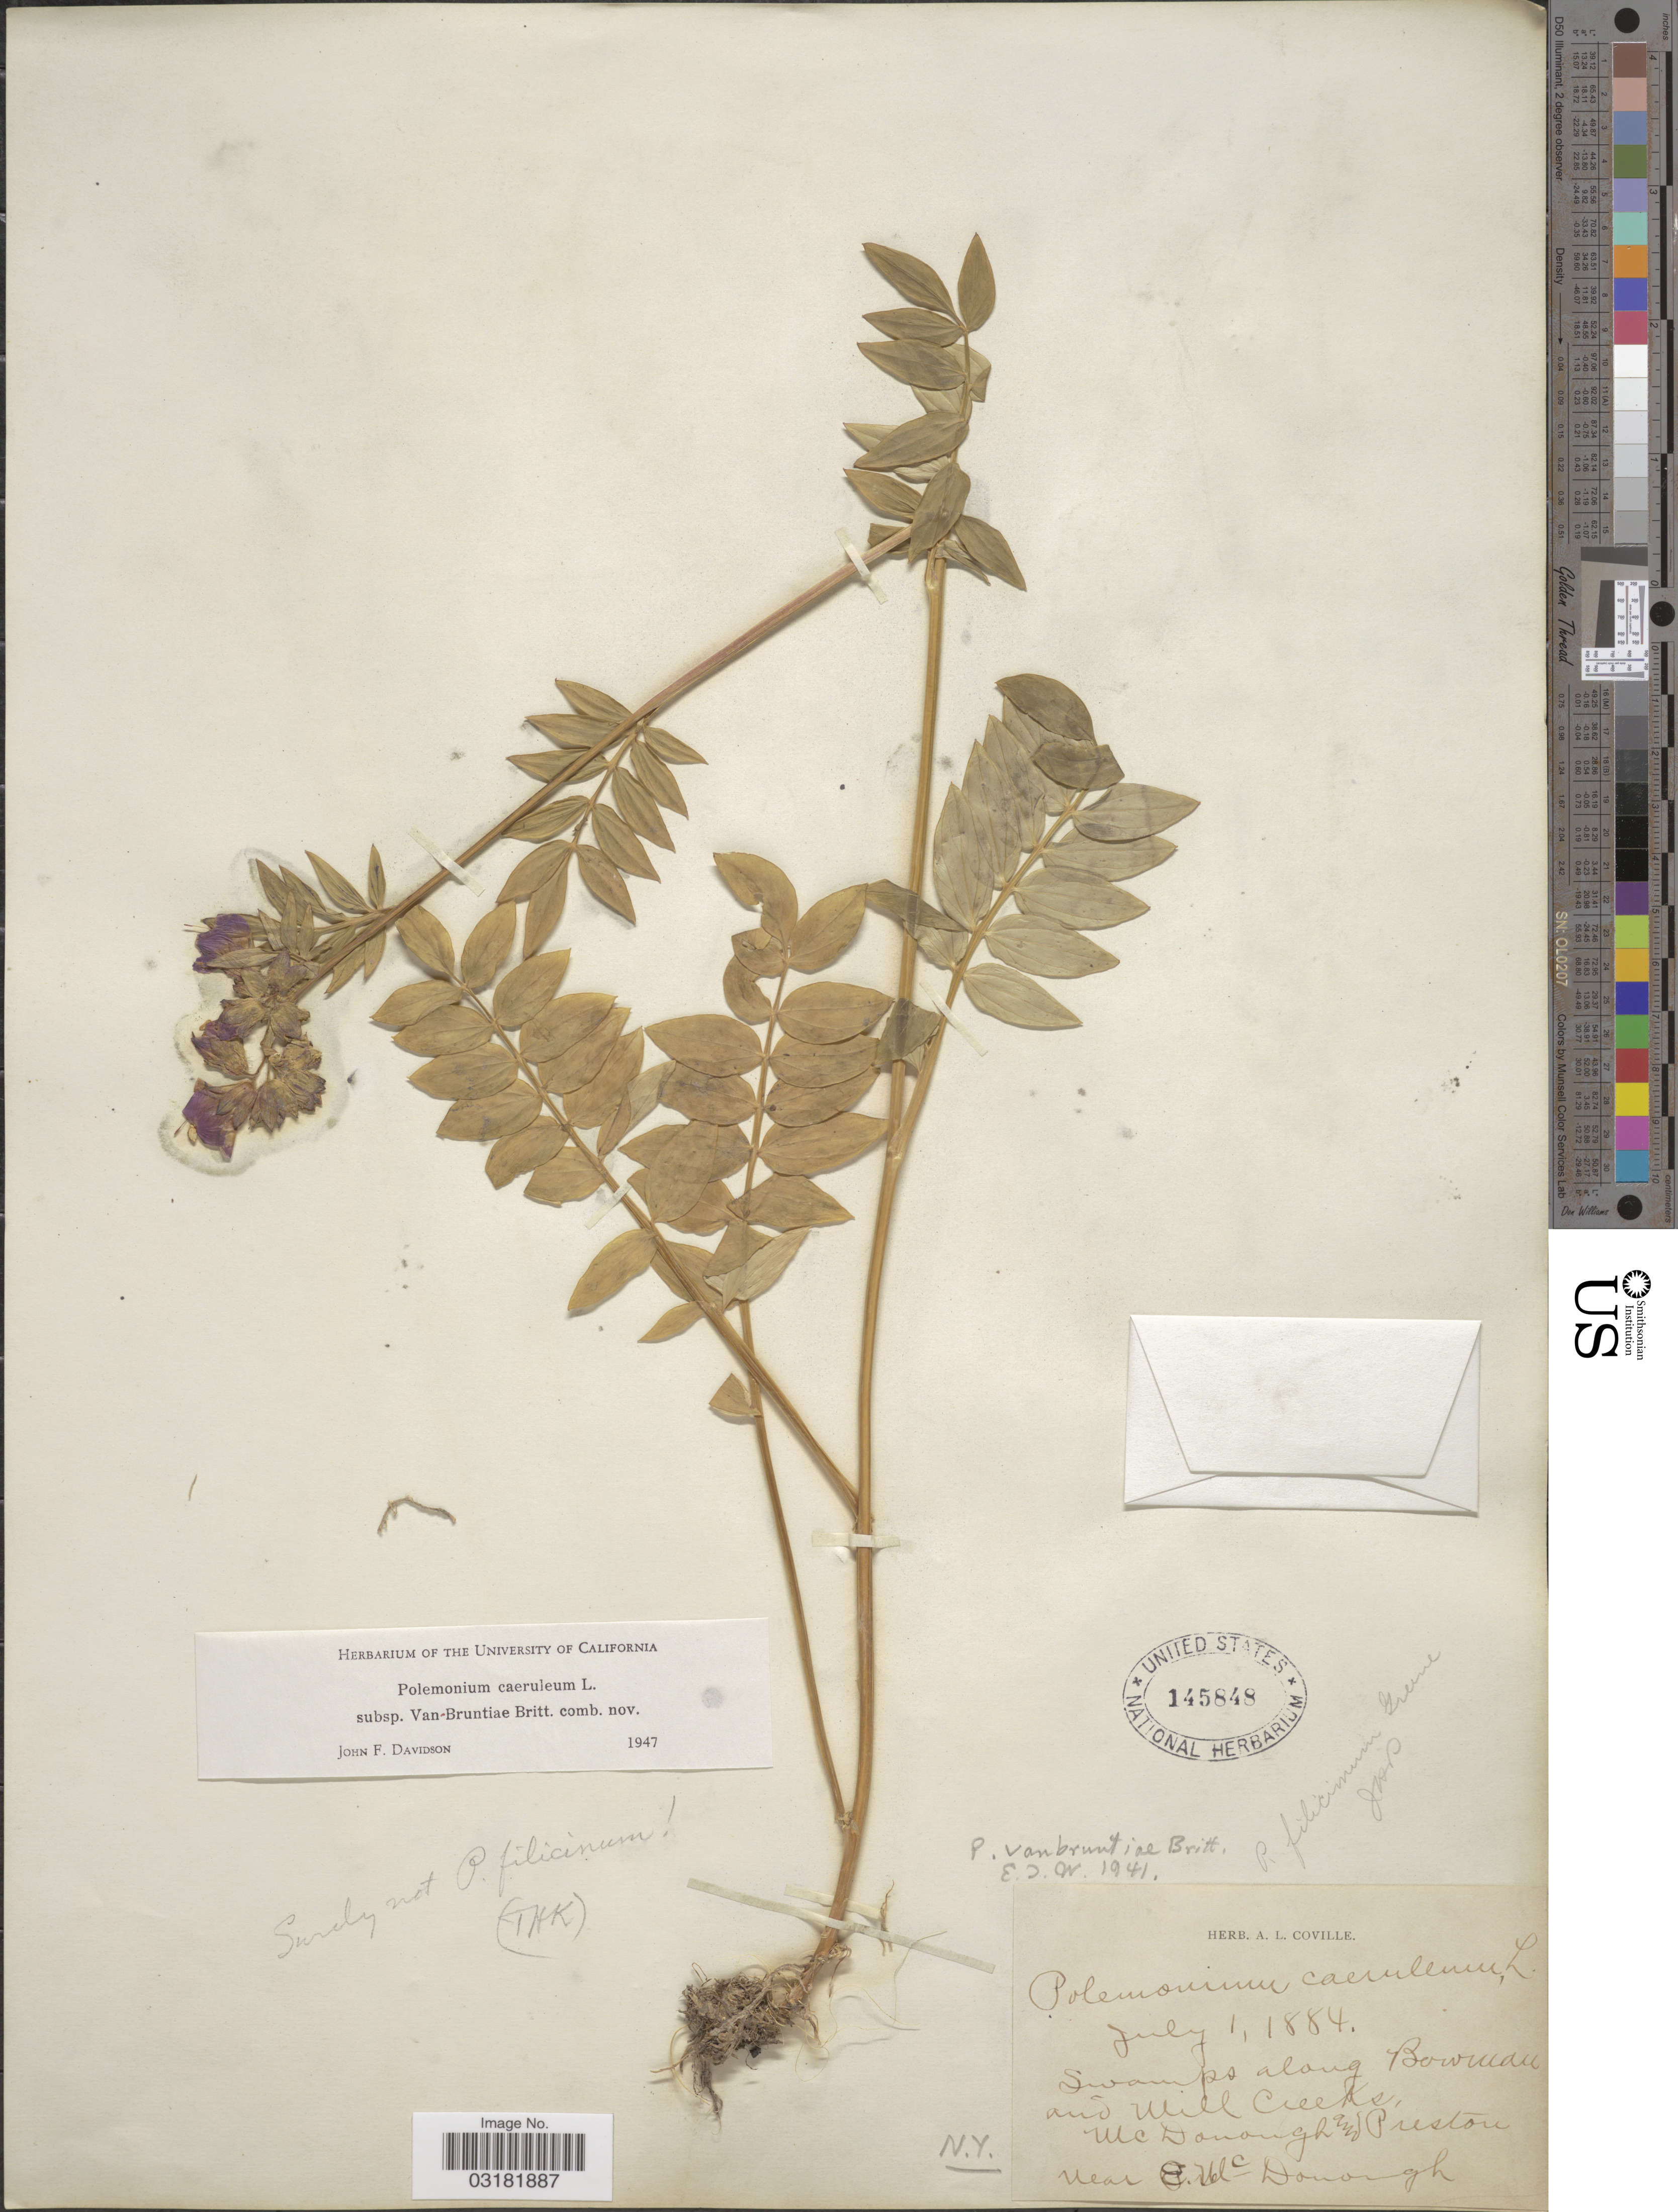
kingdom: Plantae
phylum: Tracheophyta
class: Magnoliopsida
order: Ericales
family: Polemoniaceae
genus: Polemonium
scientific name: Polemonium vanbruntiae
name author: Britton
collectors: Ex herb. A. L. Coville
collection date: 1884-07-01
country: United States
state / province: New York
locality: Swamps along Bowman and Mill Creeks, McDonough and Preston.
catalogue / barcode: US 145848